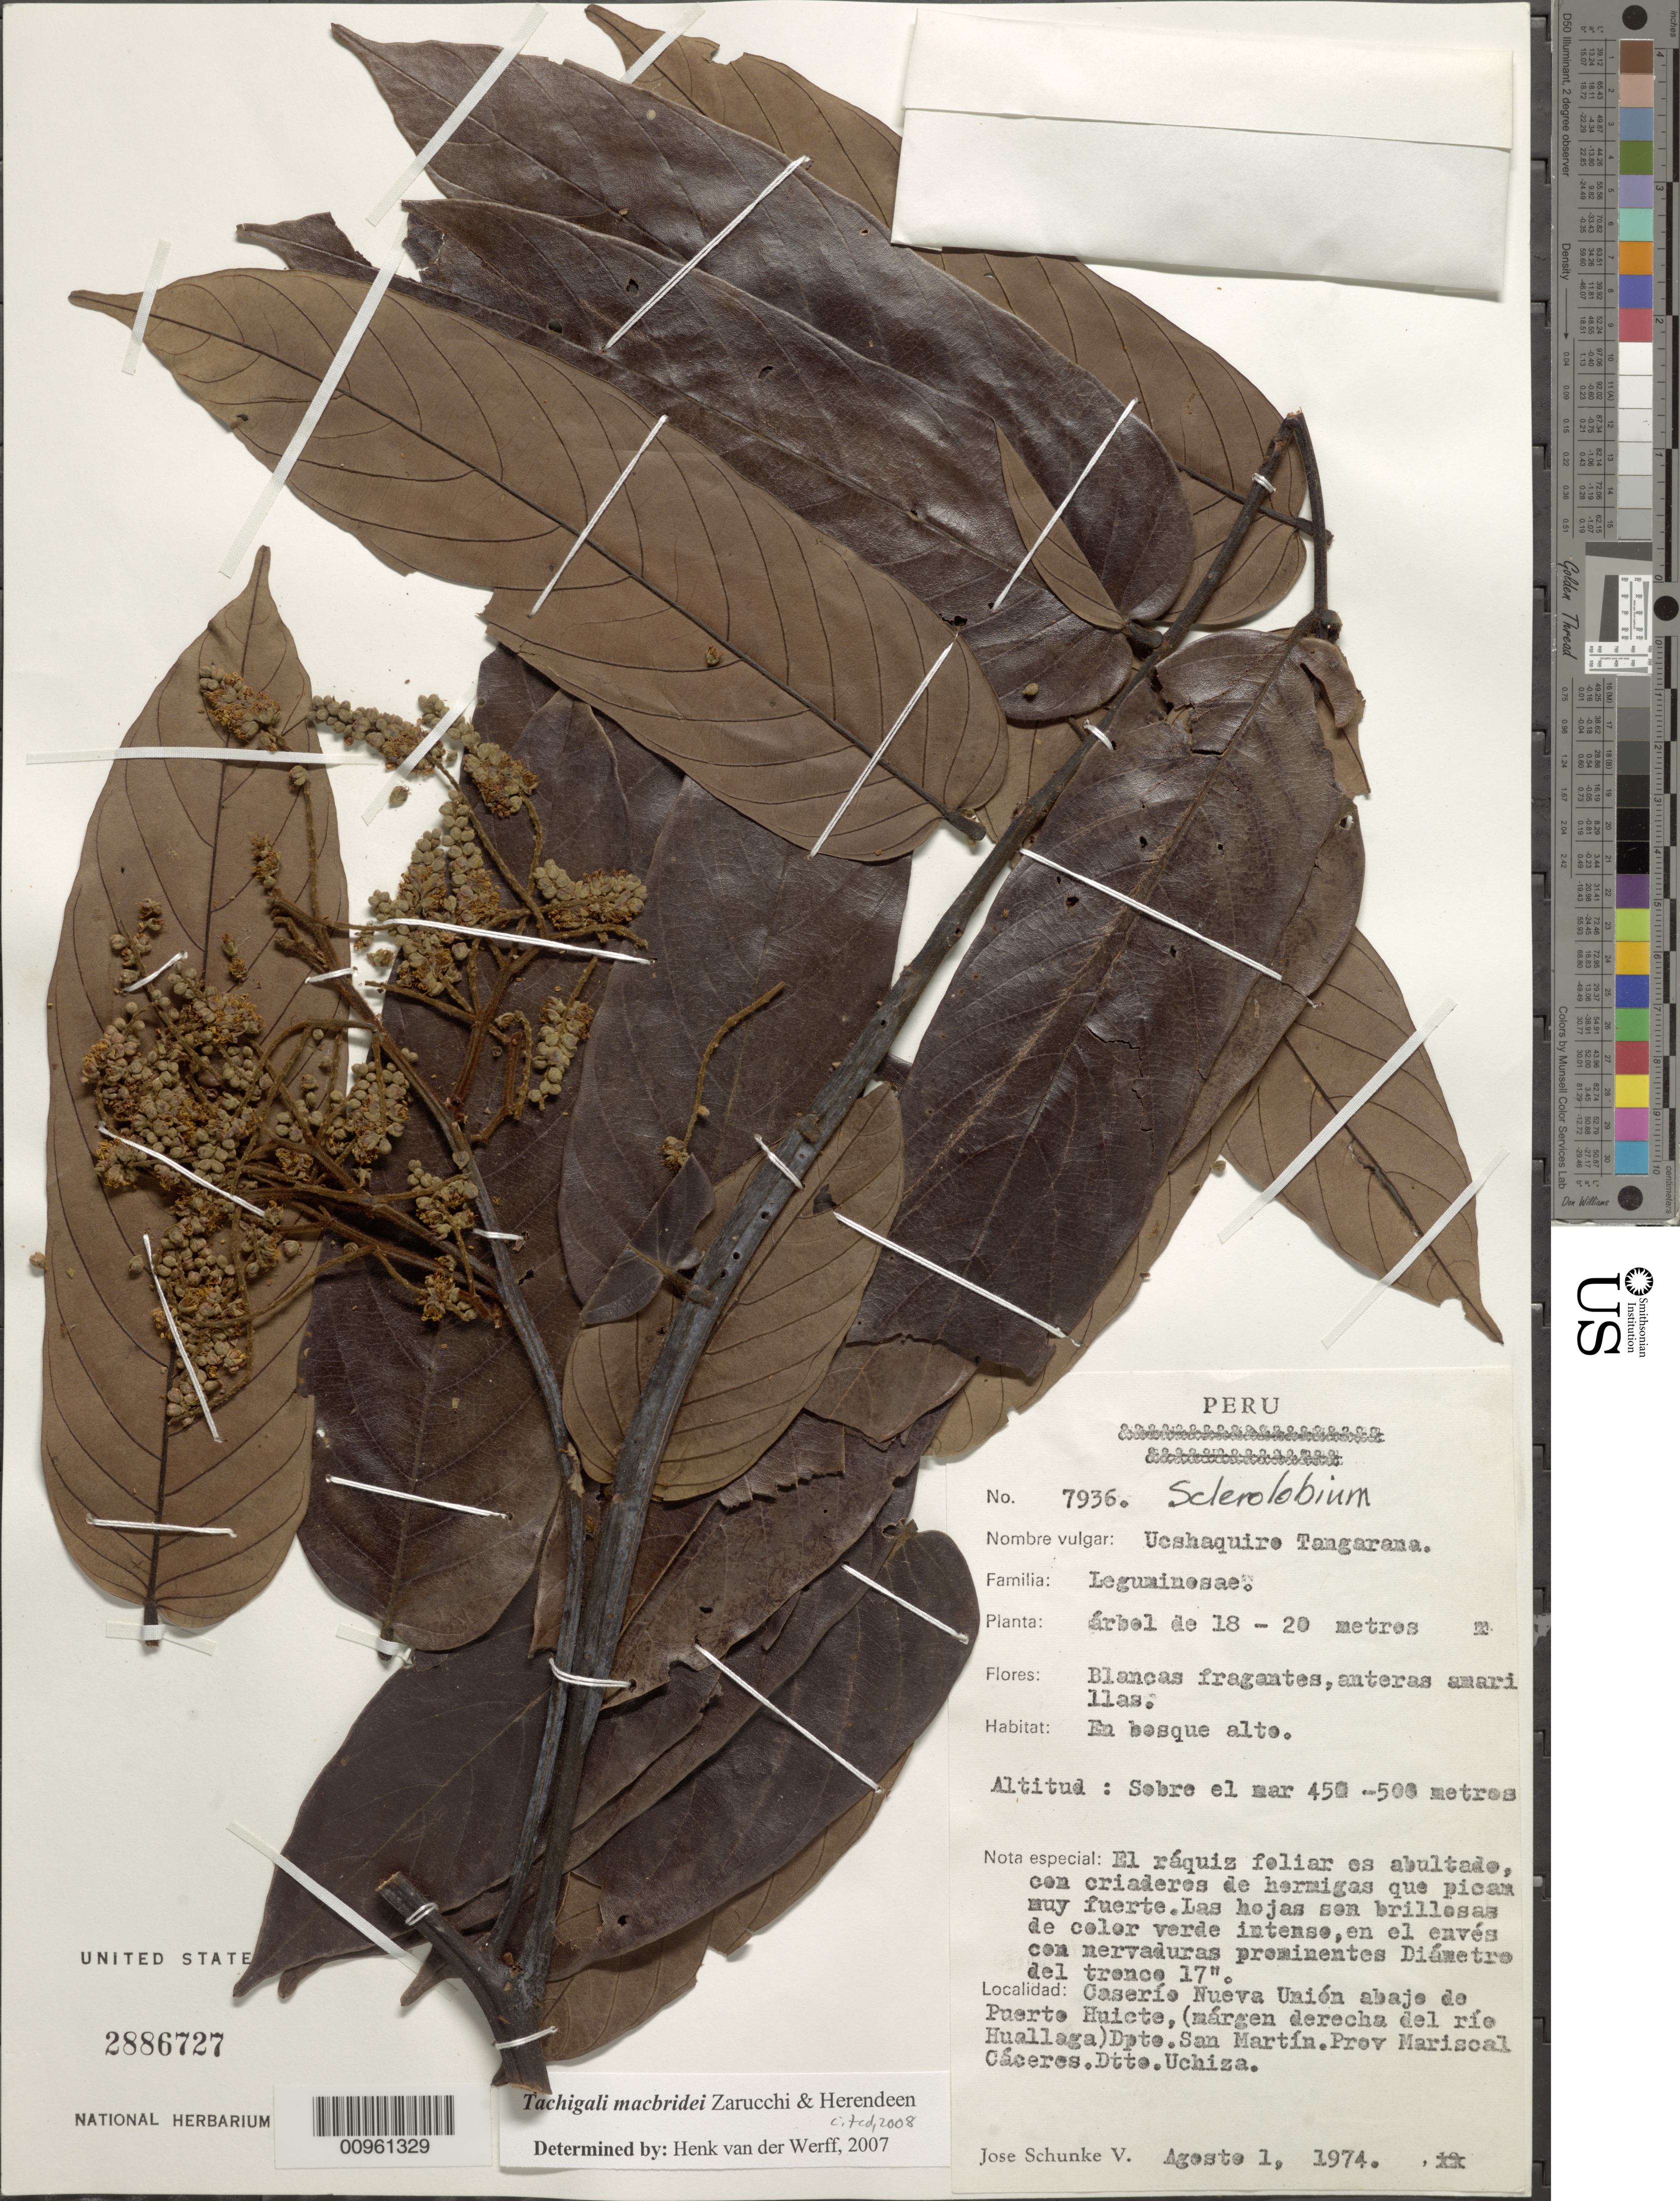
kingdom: Plantae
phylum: Tracheophyta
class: Magnoliopsida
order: Fabales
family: Fabaceae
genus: Tachigali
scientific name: Tachigali macbridei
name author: Zarucchi & Herend.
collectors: J. Schunke Vigo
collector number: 7936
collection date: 1974-08-01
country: Peru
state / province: San Martín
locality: Caserio Nueva Union abajo de Puerto Huicte (margem derecha del rio Huallaga), Prov Mariscal Caceres, Dtto. Uchiza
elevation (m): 450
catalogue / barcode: US 2886727